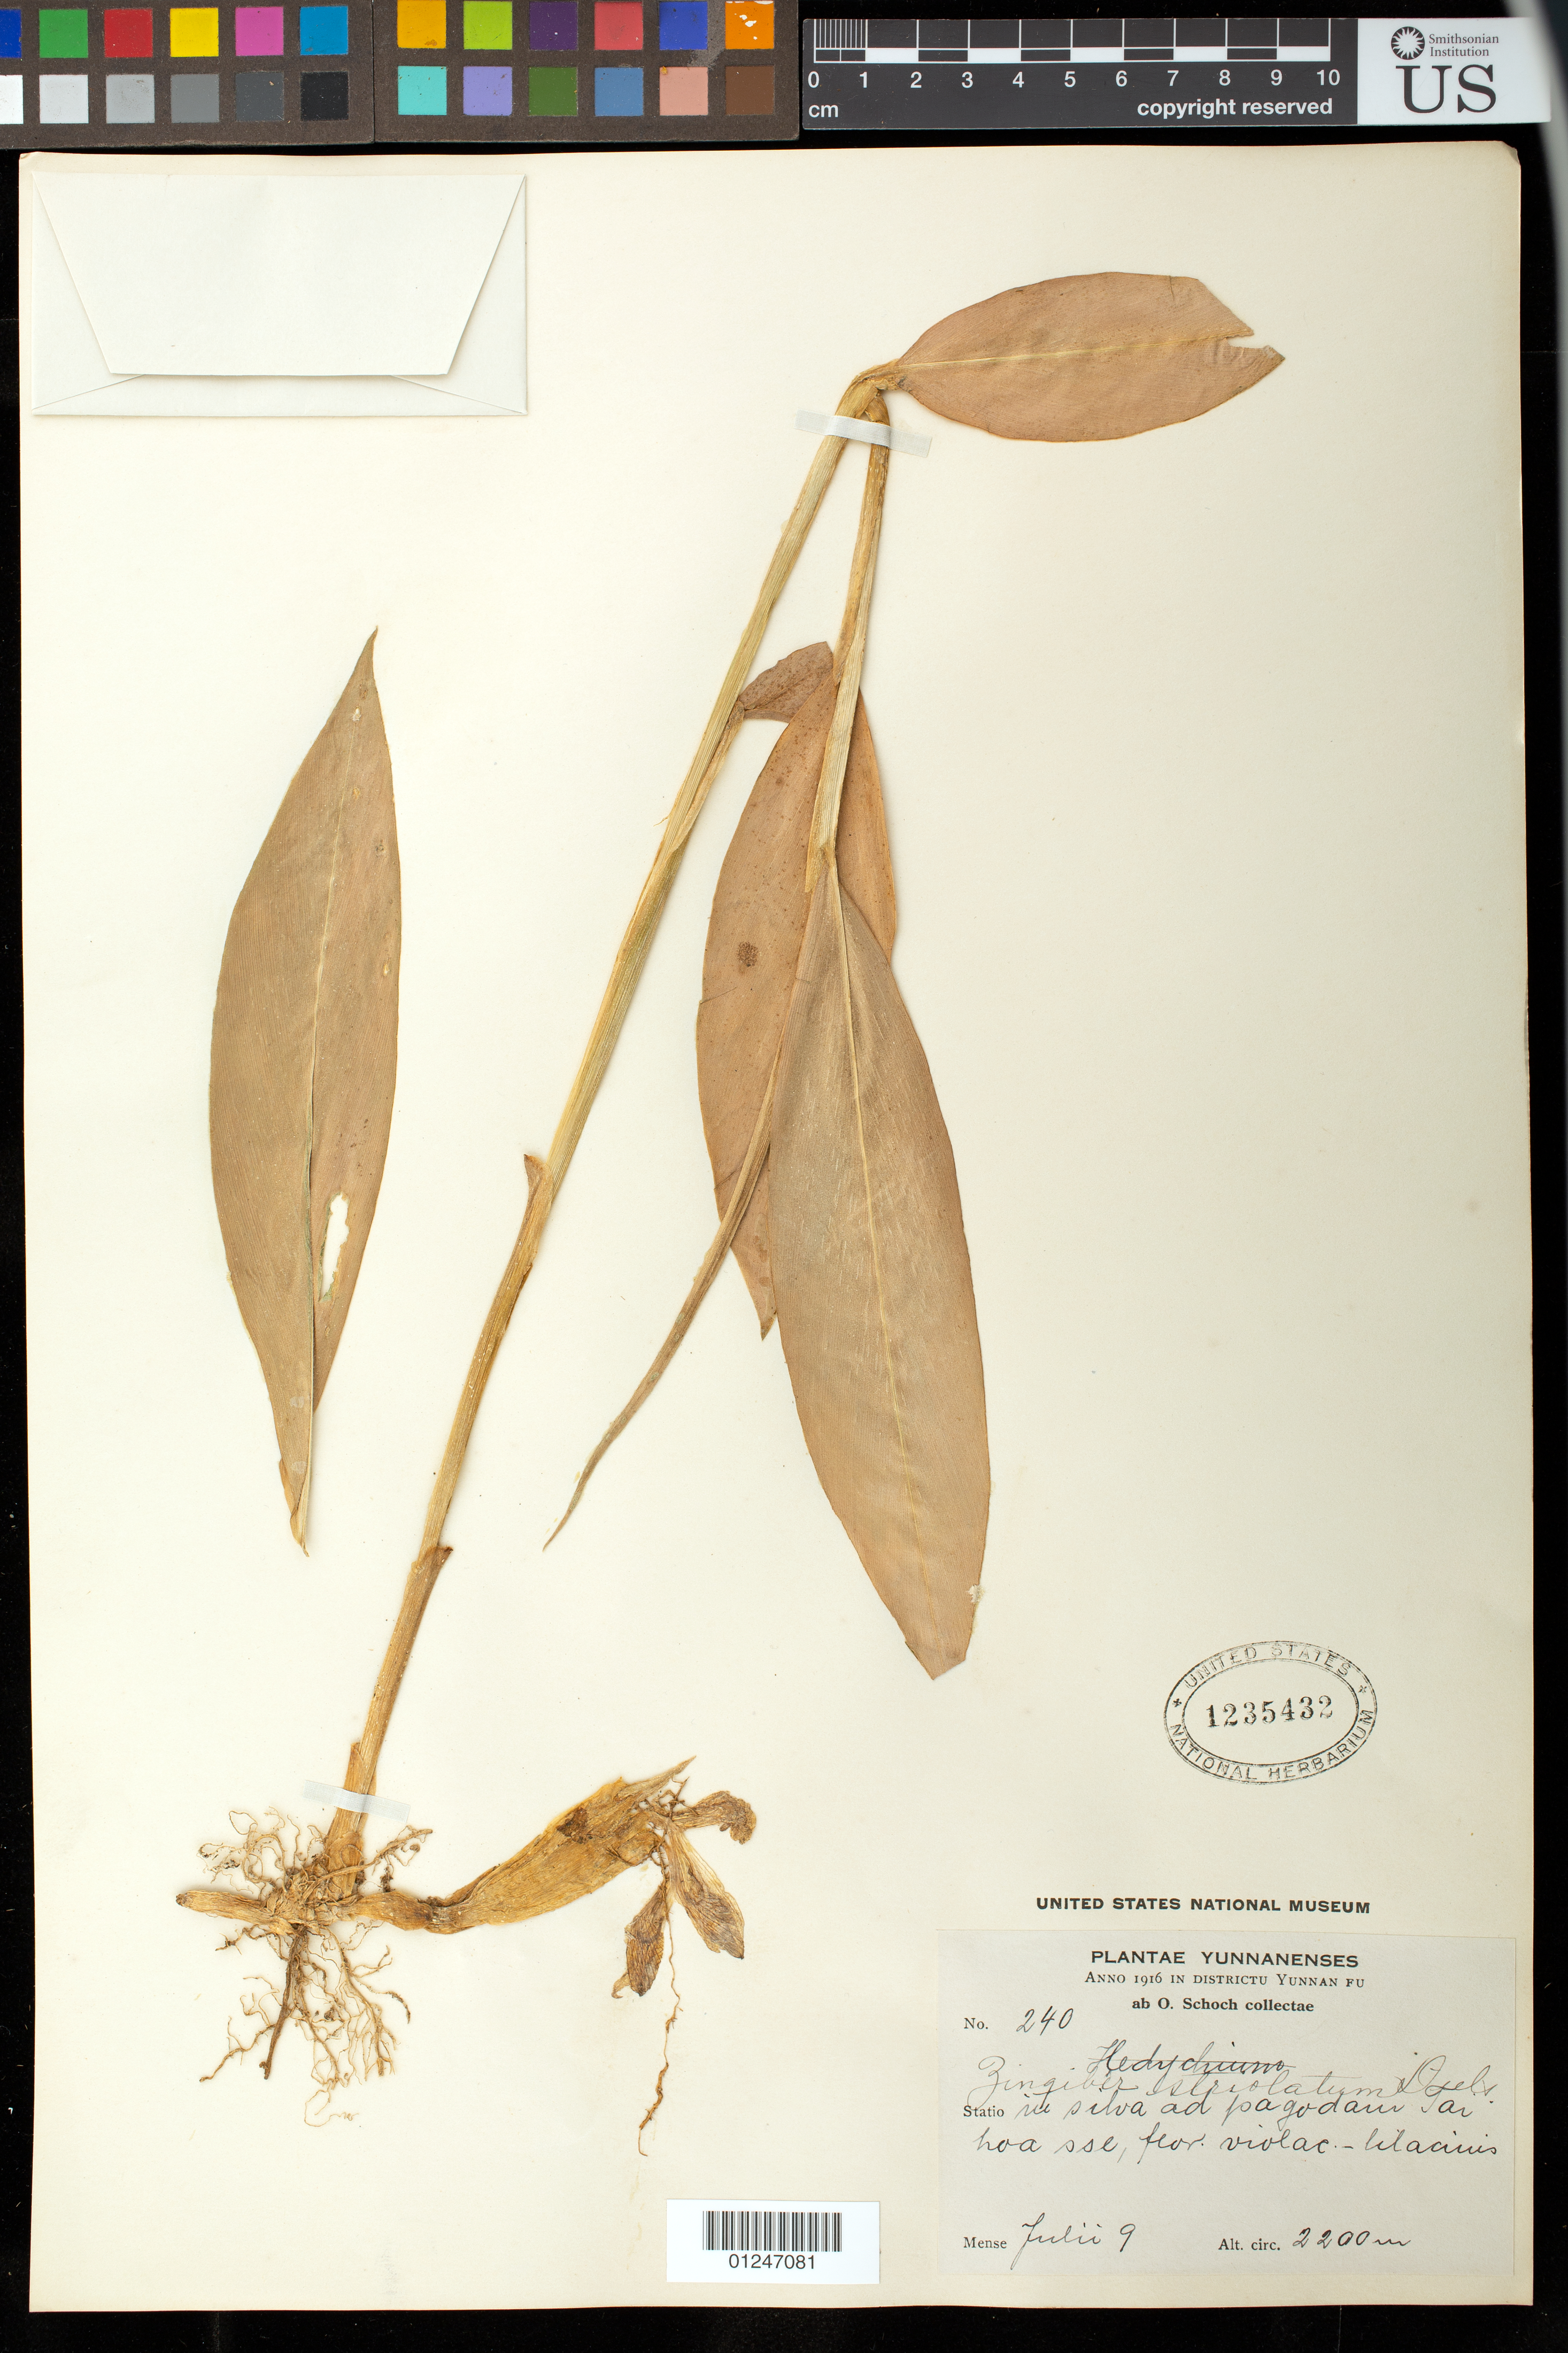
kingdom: Plantae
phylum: Tracheophyta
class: Liliopsida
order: Zingiberales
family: Zingiberaceae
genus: Zingiber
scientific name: Zingiber striolatum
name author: Diels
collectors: O. Schoch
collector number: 240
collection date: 1916-07-09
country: China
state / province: Yunnan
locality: Districtu Yunnan Fu.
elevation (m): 2200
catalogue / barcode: US 1235432